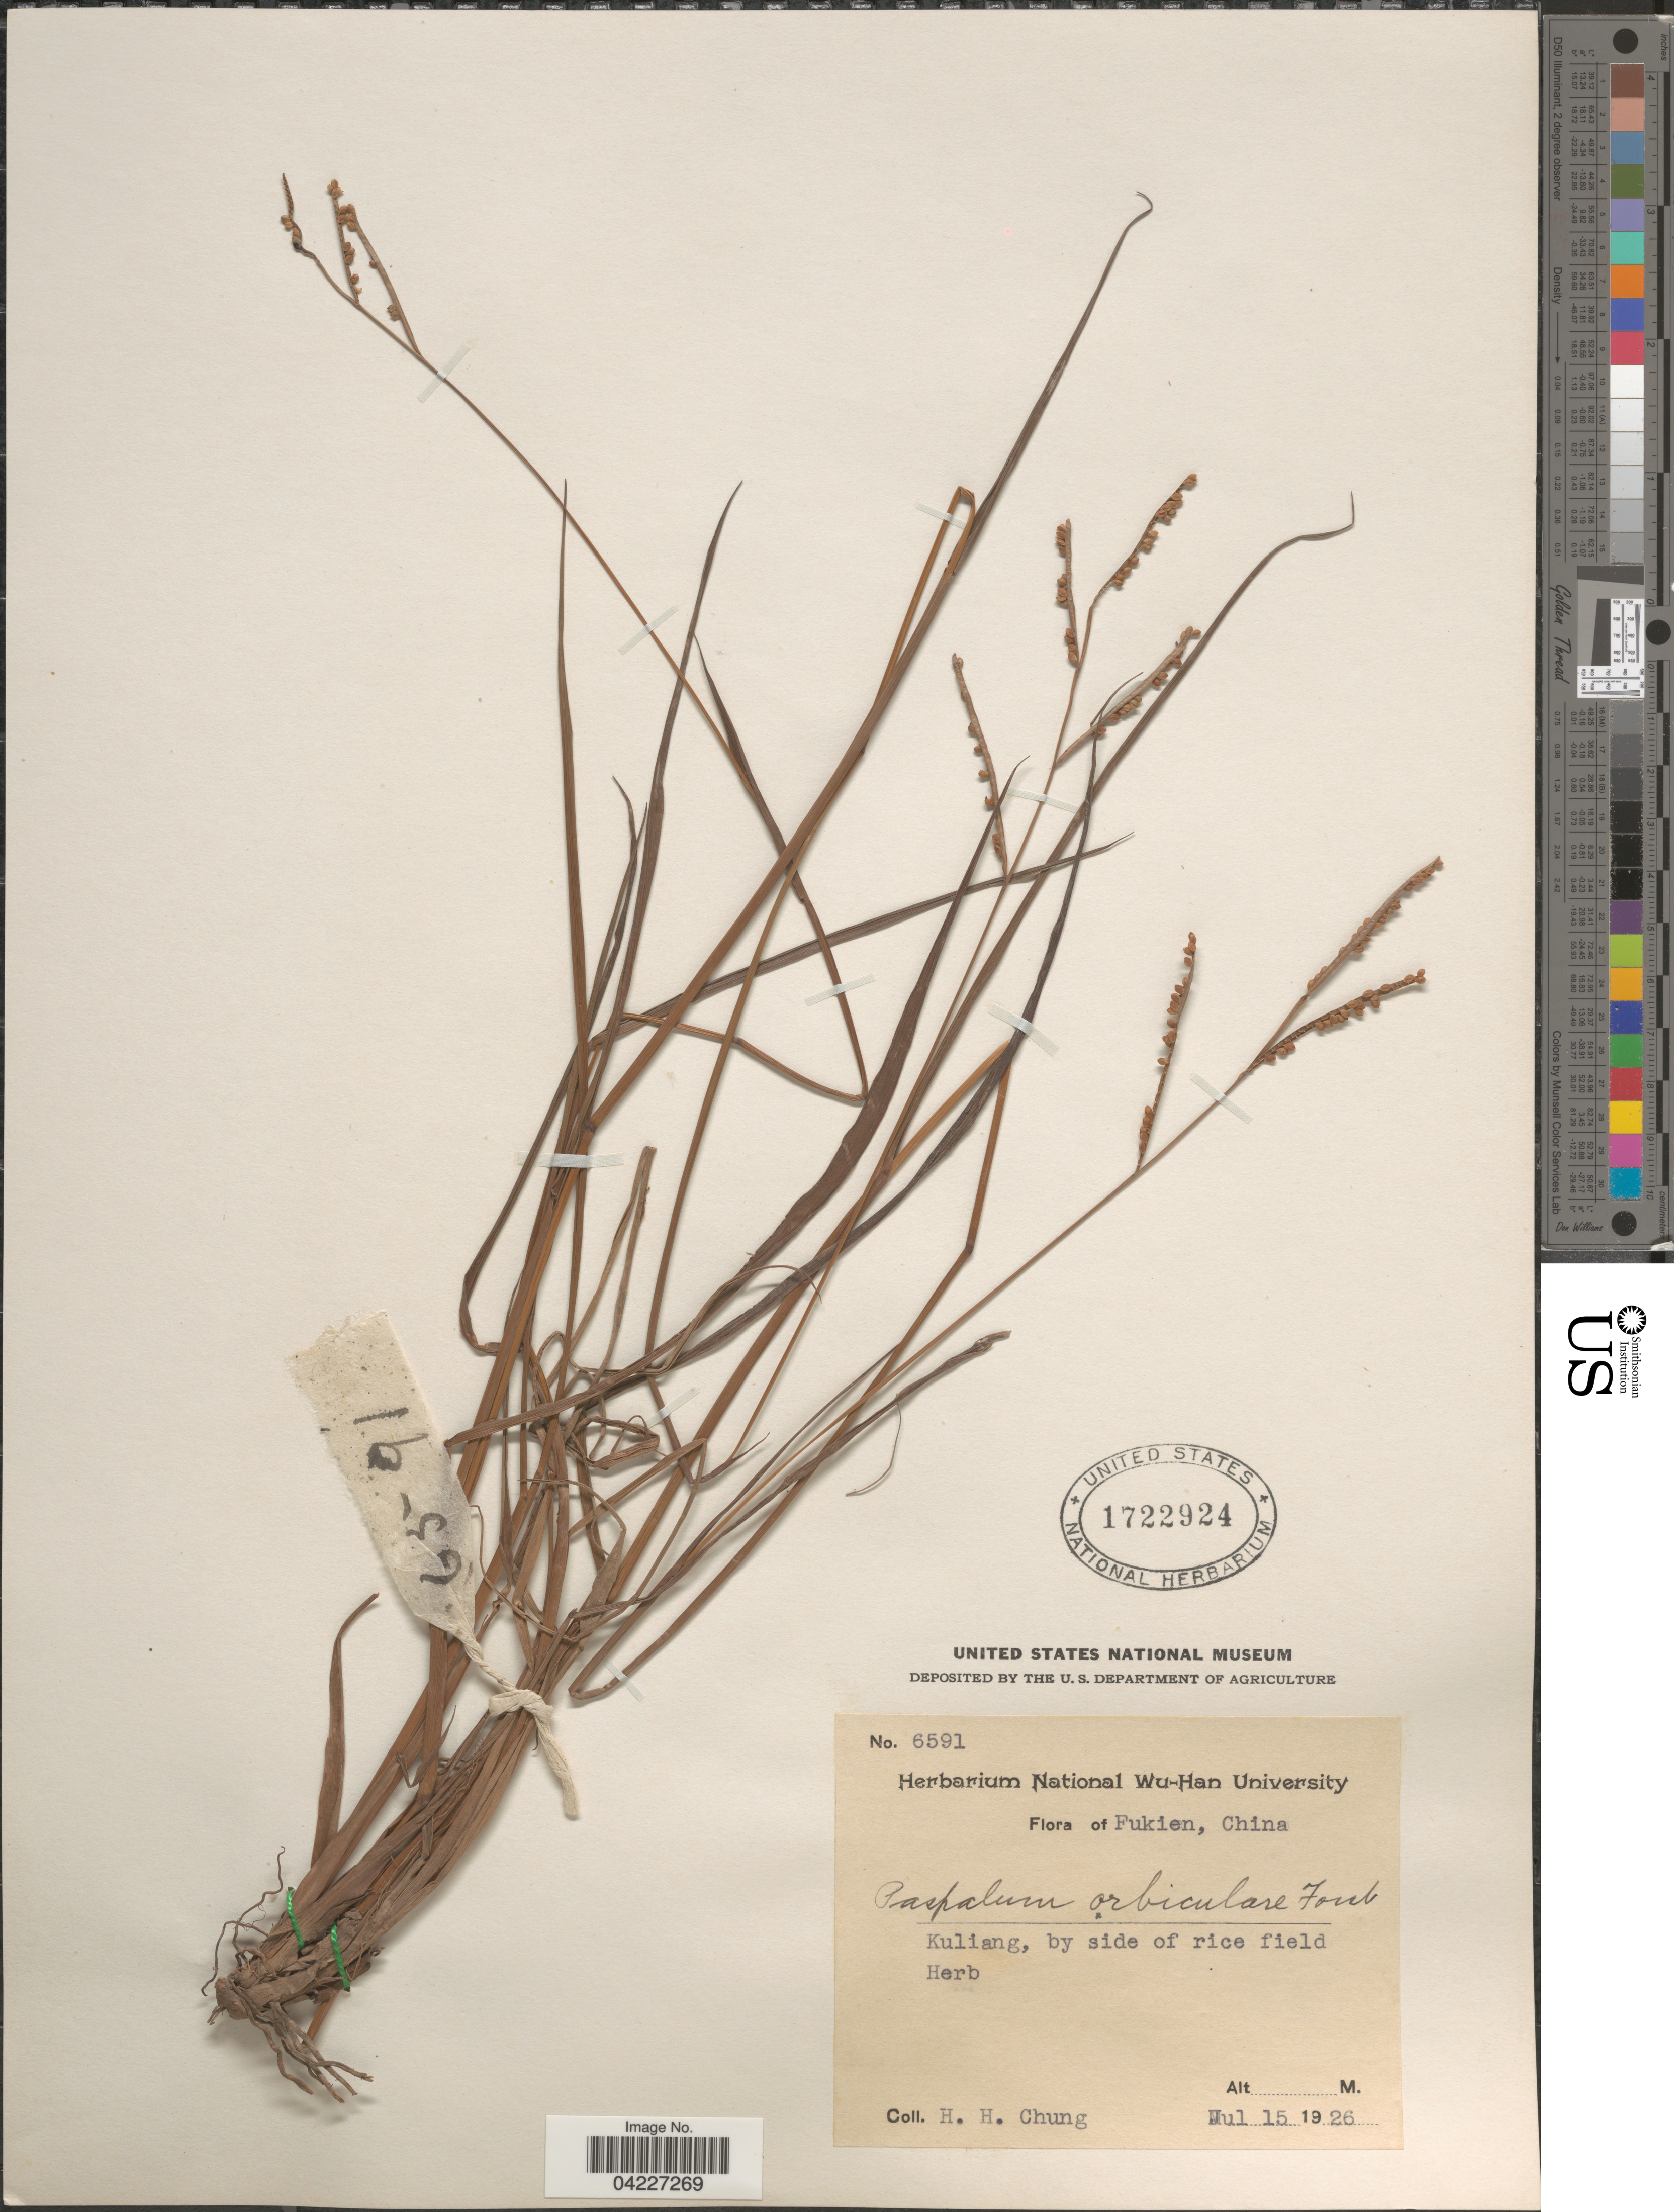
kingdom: Plantae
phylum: Tracheophyta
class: Liliopsida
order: Poales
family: Poaceae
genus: Paspalum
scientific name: Paspalum orbiculare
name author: G. Forst.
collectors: H. Chung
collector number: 6591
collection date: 1926-07-15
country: China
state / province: Fujian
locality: Fukien. Kuliang, by side of rice field.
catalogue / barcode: US 1722924